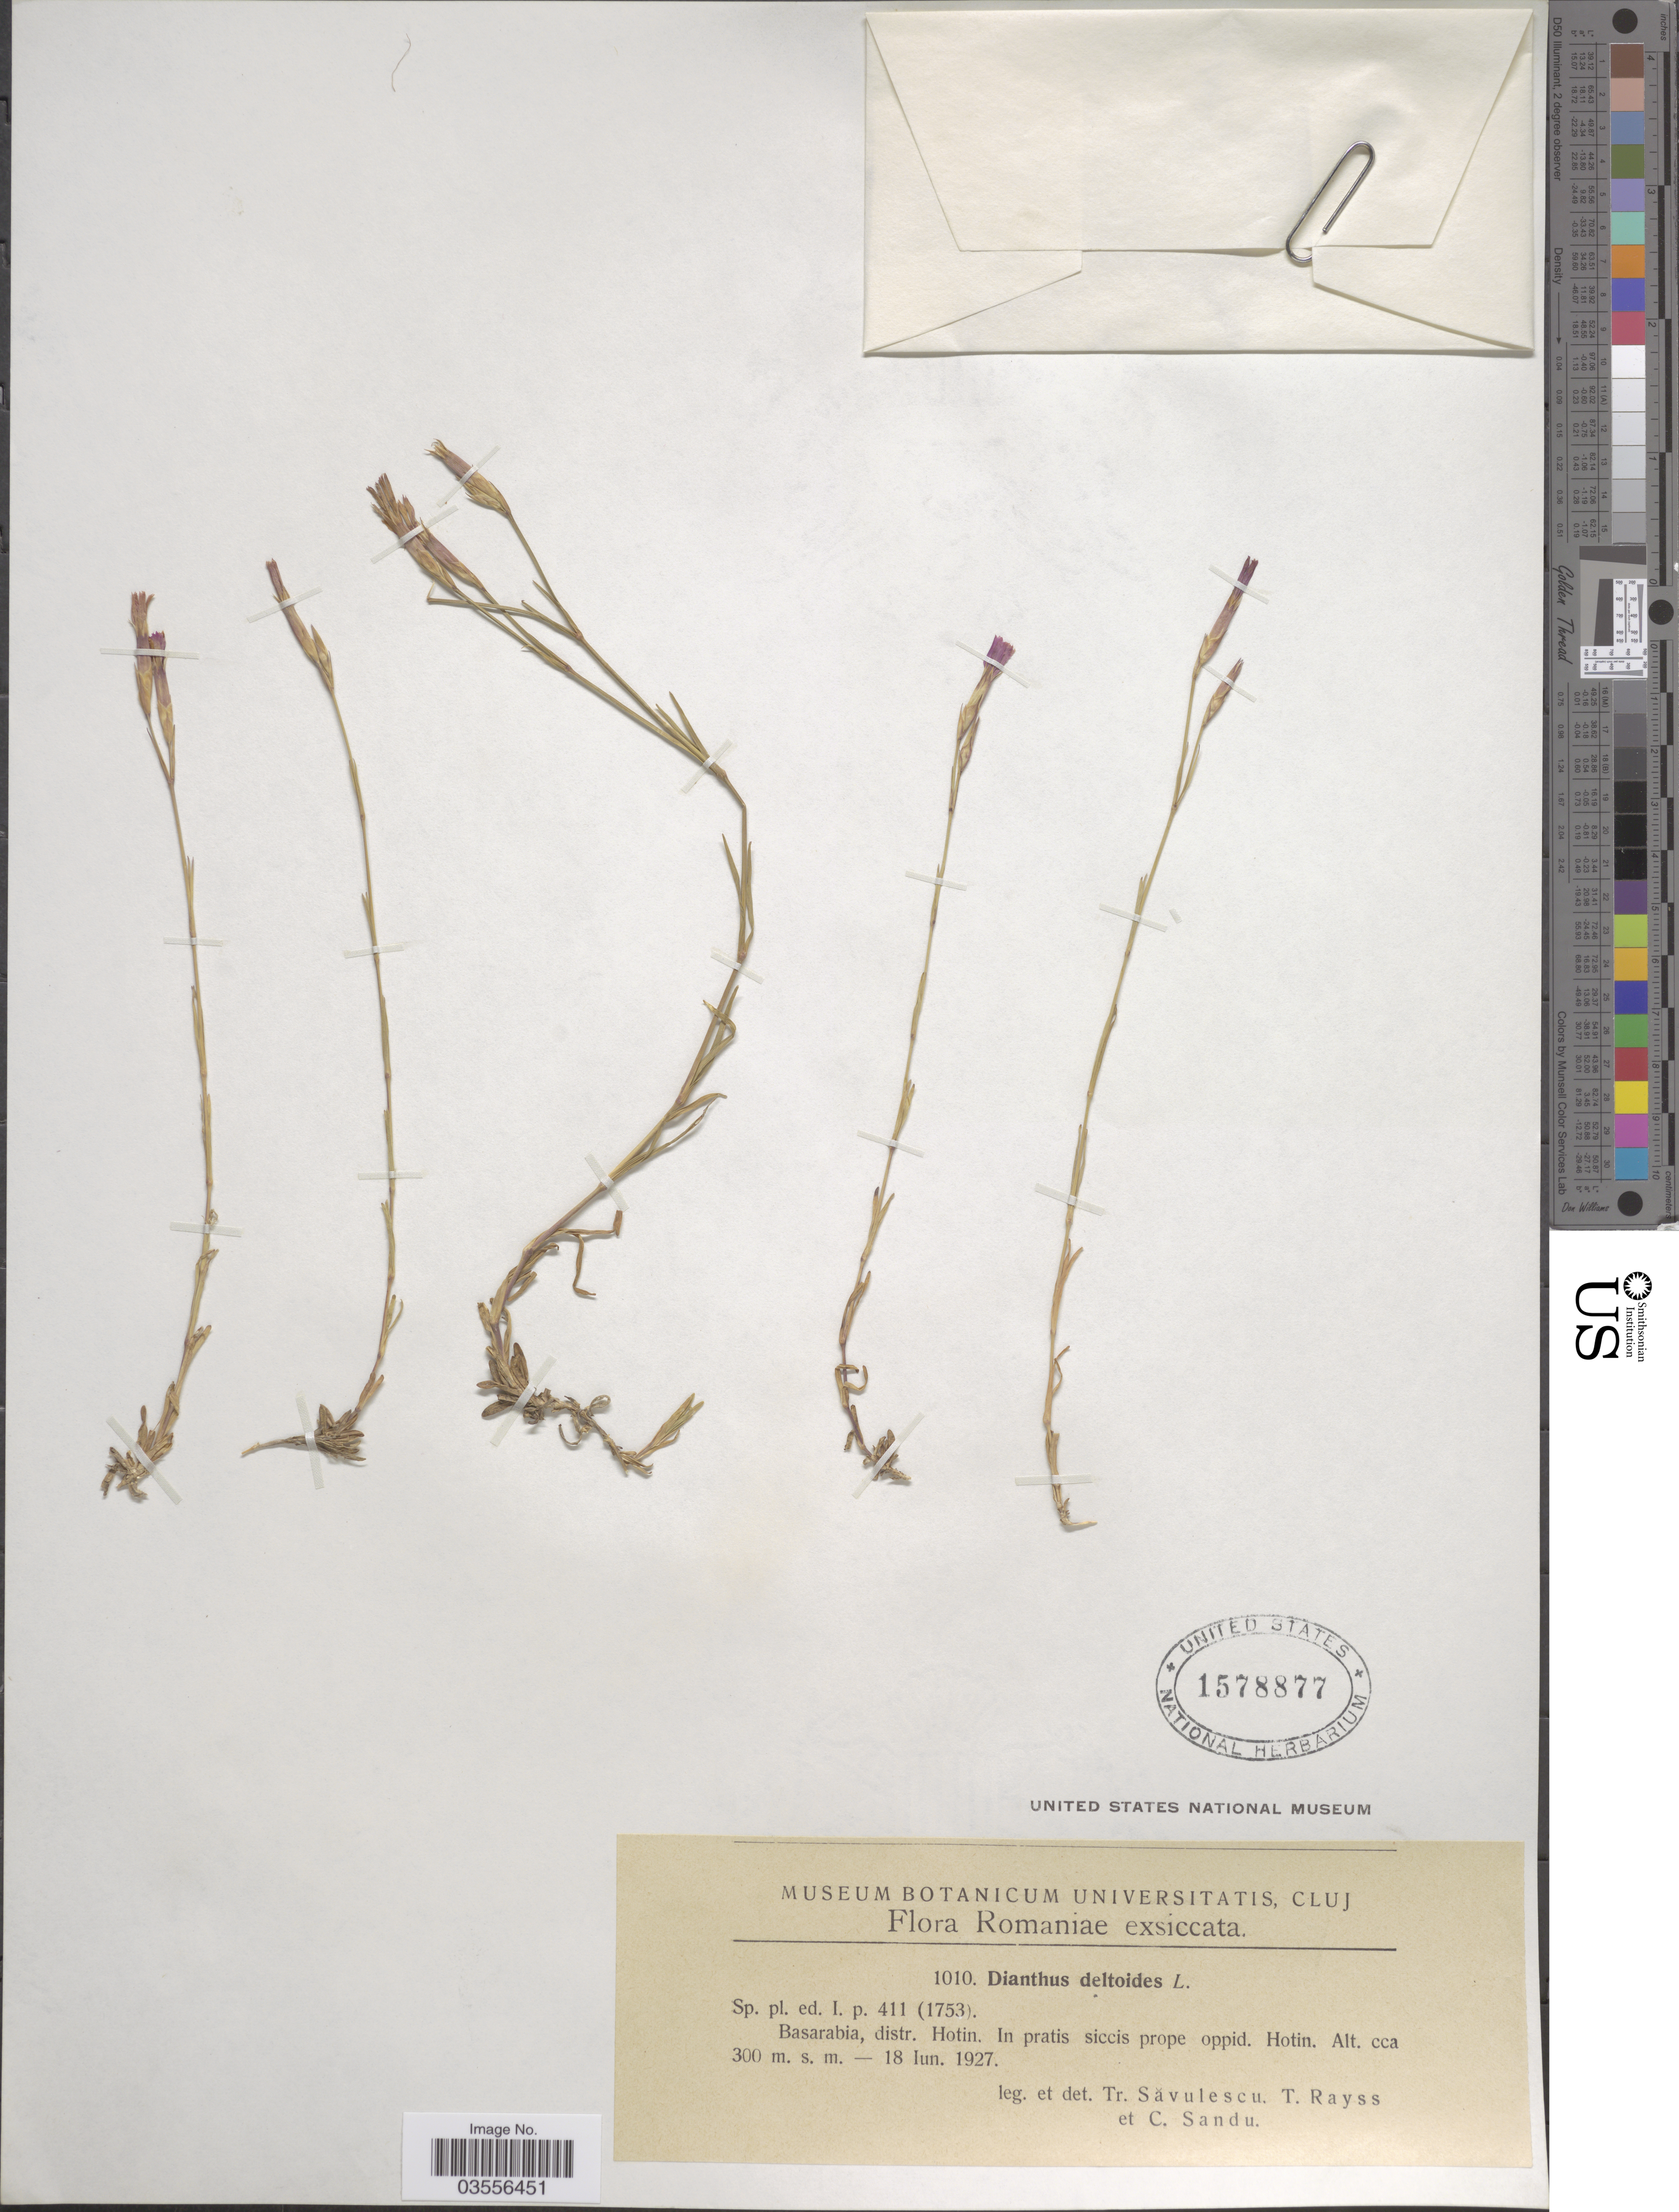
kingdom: Plantae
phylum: Tracheophyta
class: Magnoliopsida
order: Caryophyllales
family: Caryophyllaceae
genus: Dianthus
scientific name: Dianthus deltoides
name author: L.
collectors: T. Savulescu, T. Rayss & C. Sandu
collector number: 1010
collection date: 1927-06-18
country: Romania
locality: Basarabia, distr. Hotin. In pratis siccis prope oppid. Hotin.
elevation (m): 300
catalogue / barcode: US 1578877